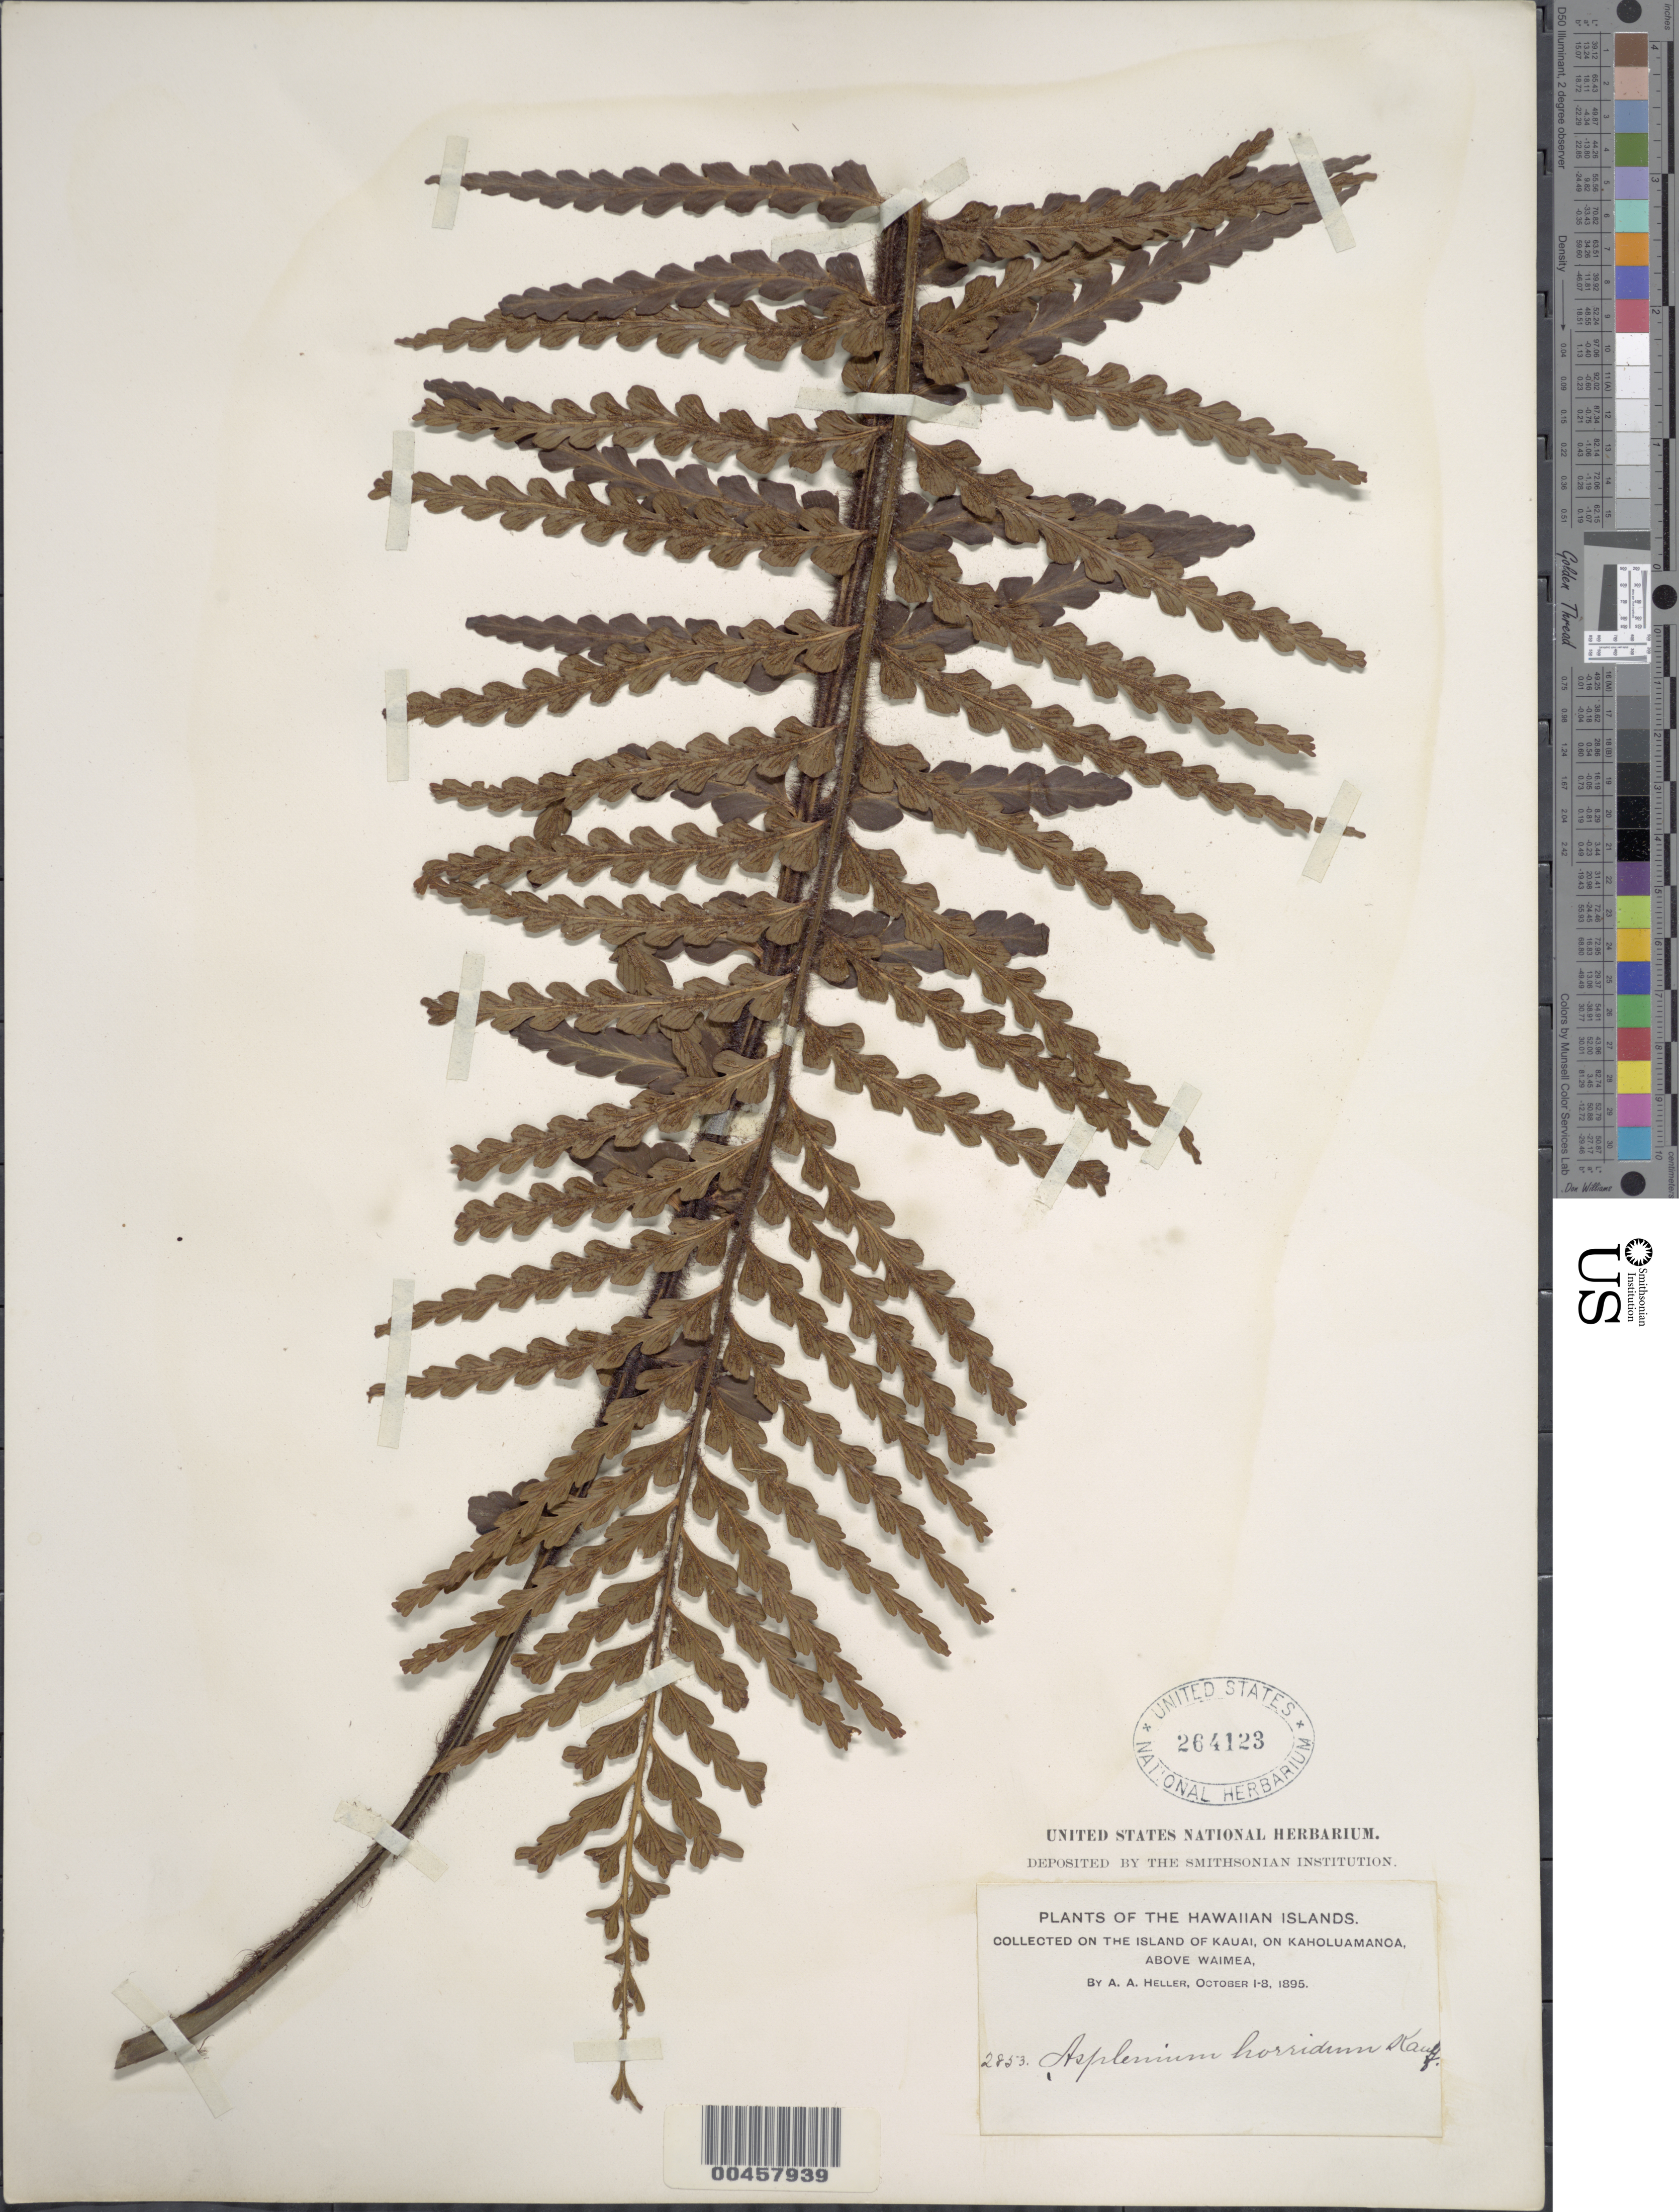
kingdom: Plantae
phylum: Tracheophyta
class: Polypodiopsida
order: Polypodiales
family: Aspleniaceae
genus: Asplenium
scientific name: Asplenium horridum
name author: Kaulf.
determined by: Salgado, A. E.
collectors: A. A. Heller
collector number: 2853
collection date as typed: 1 Oct 1895 to 8 Oct 1895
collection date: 1895-10-01/1895-10-08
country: United States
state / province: Hawaii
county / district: Kauai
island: Kaua'i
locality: On Kaholuamano, above Waimea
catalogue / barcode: US 264123